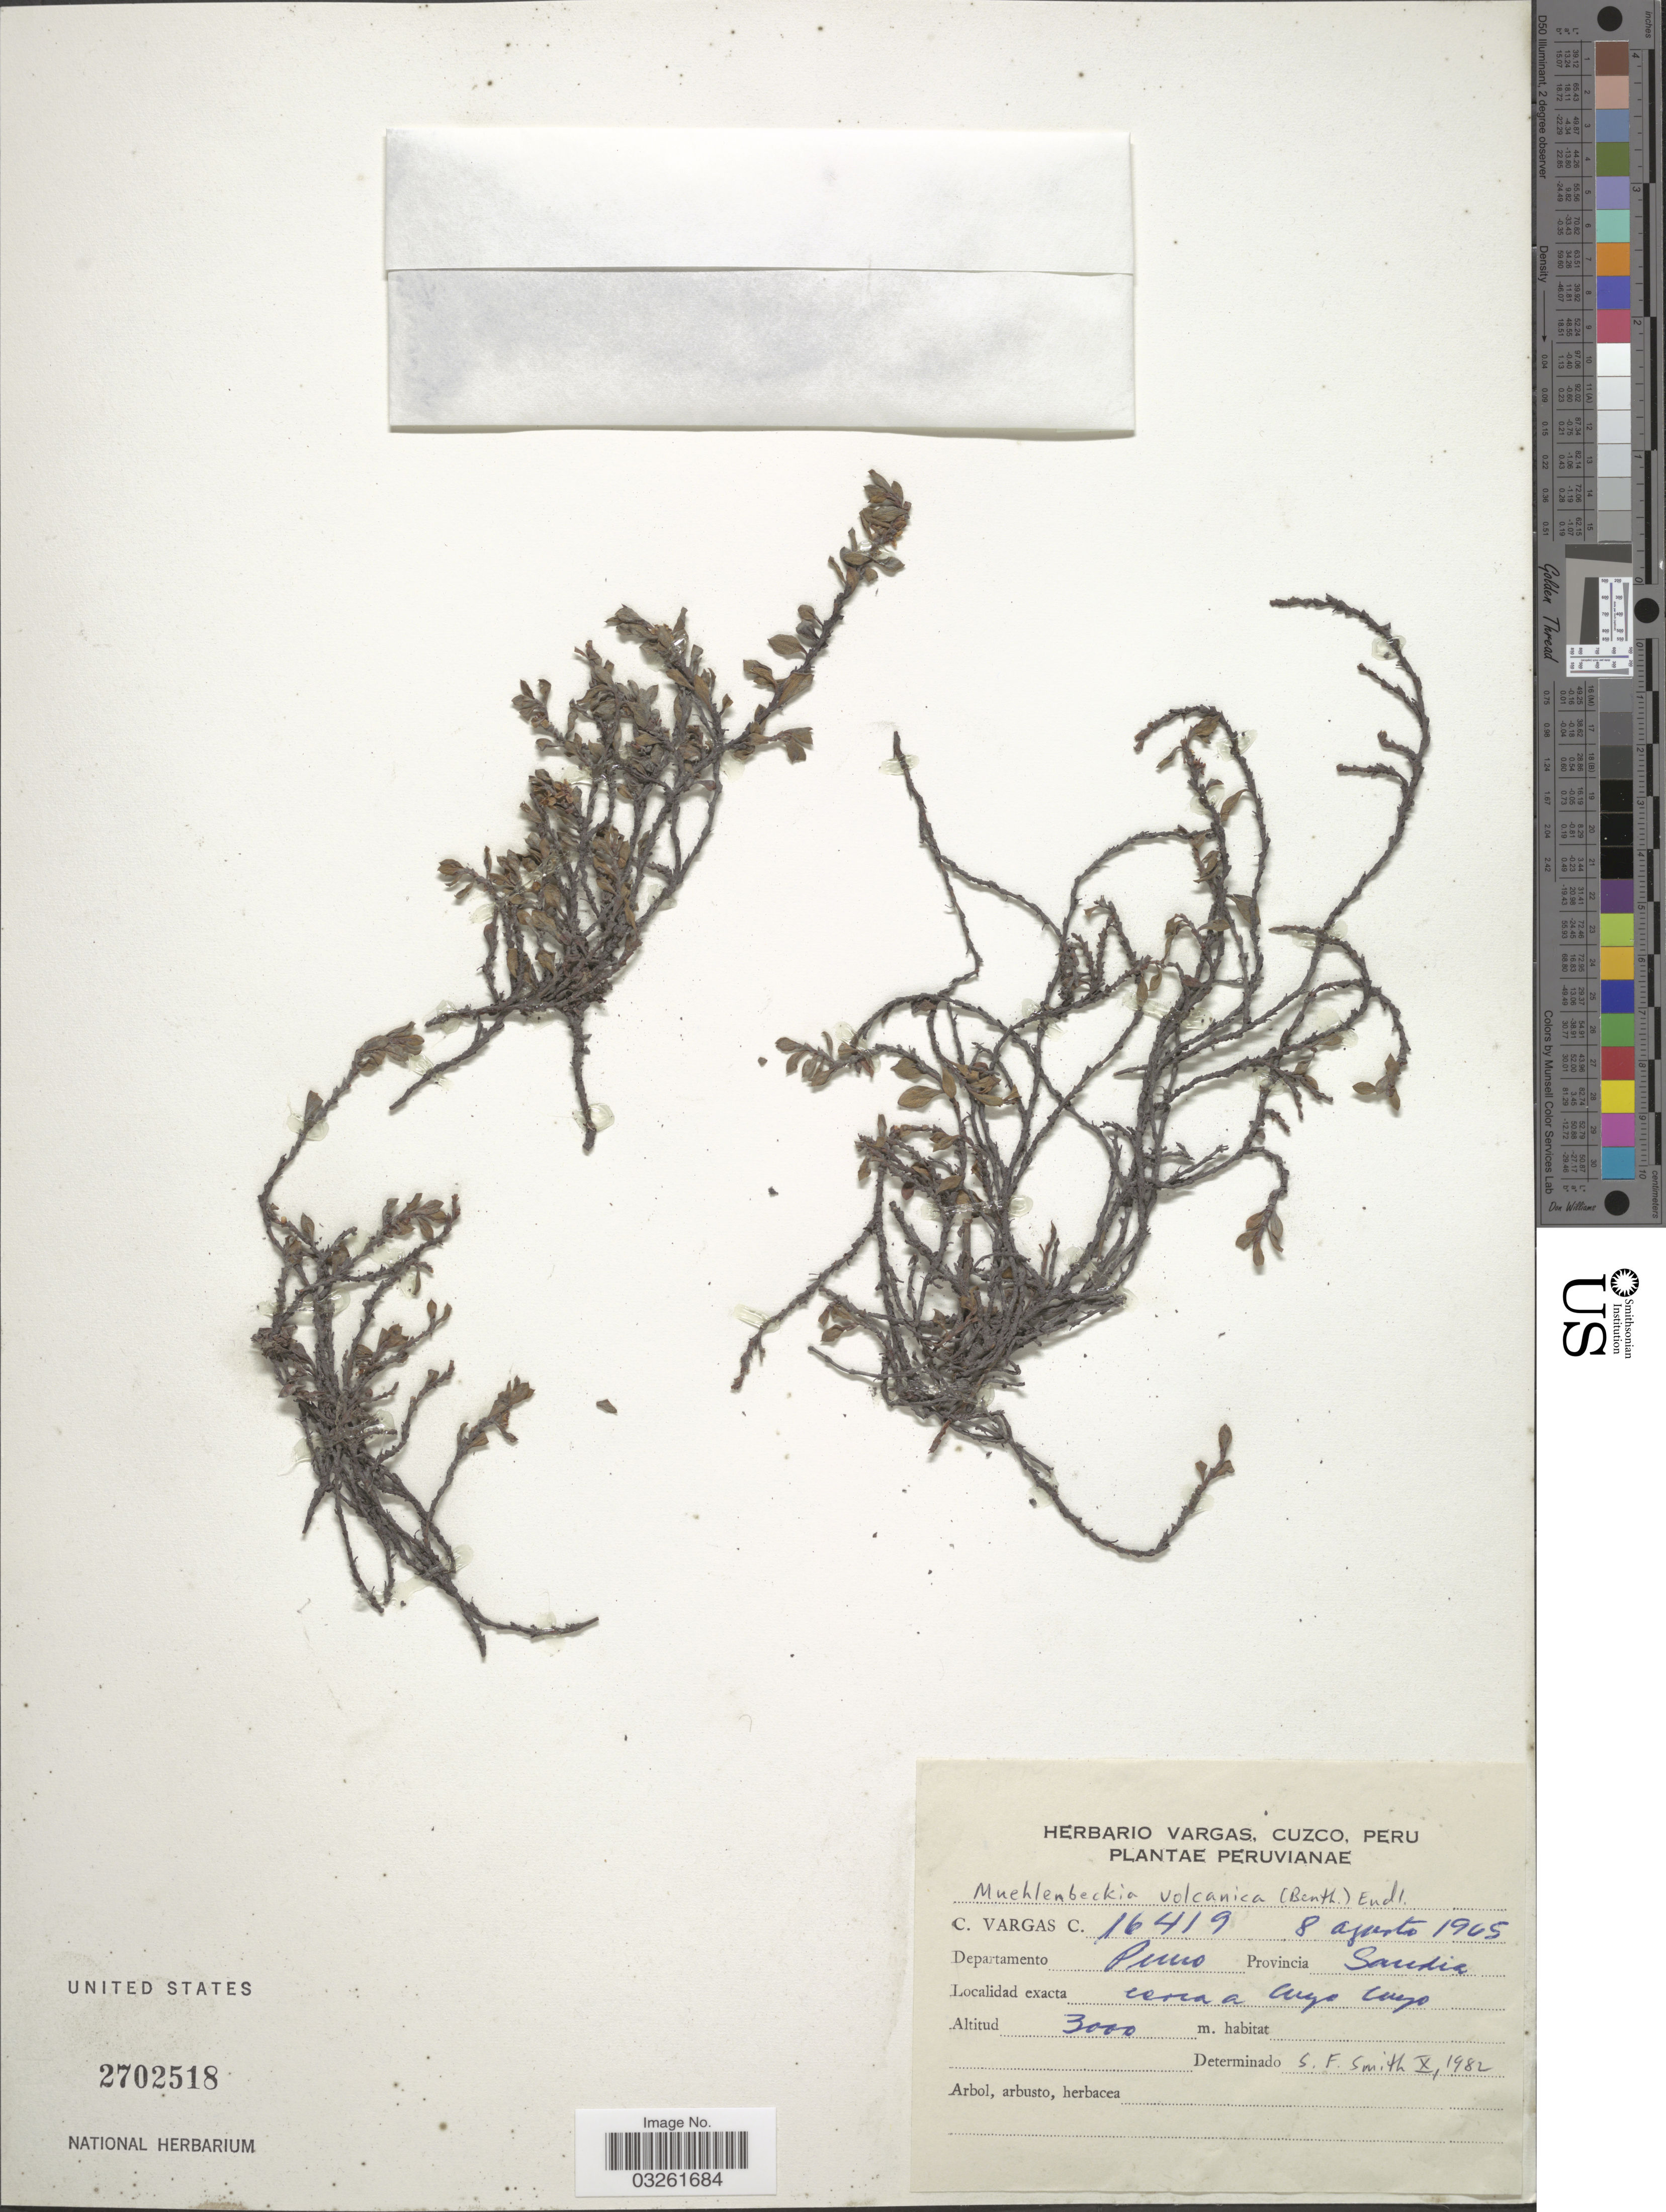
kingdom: Plantae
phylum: Tracheophyta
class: Magnoliopsida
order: Caryophyllales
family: Polygonaceae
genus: Muehlenbeckia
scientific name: Muehlenbeckia volcanica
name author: (Benth.) Endl.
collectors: C. Vargas Calderón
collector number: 16419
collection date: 1905-08-08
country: Peru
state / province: Puno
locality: Departamento Puno, Provincia Sandia, cerca a Cuyo Cuyo.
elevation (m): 3000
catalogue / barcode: US 2702518